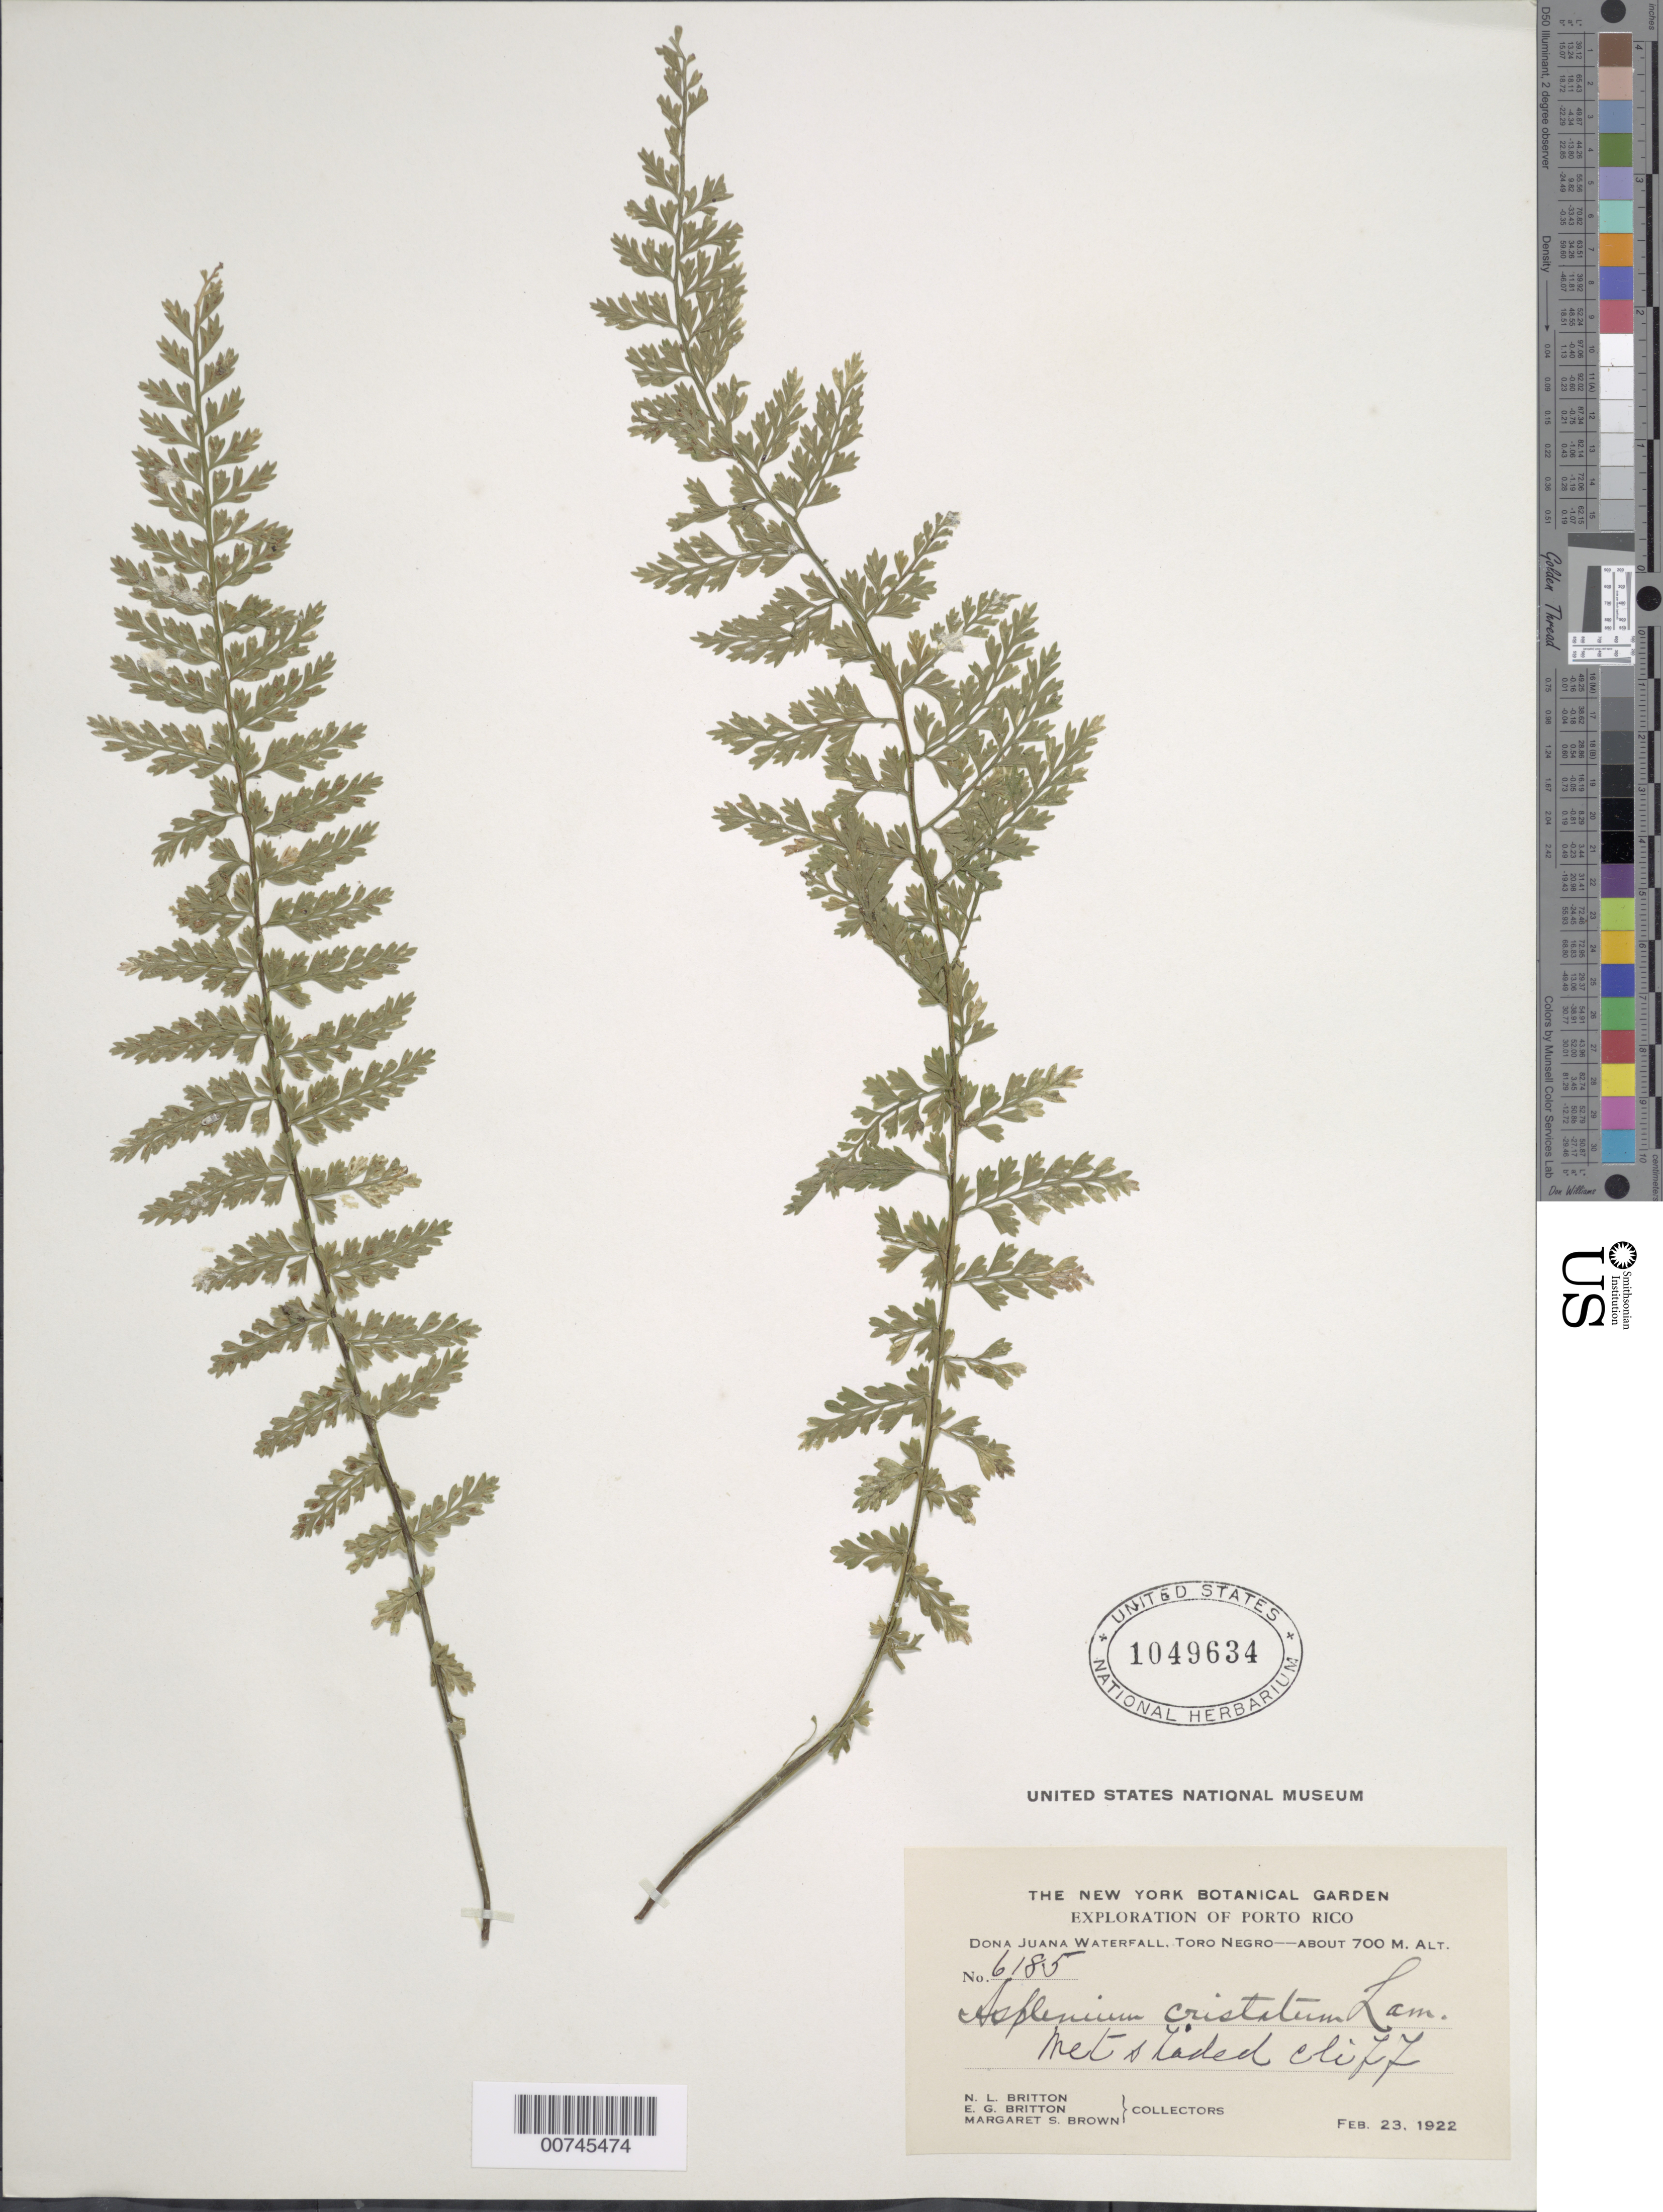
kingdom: Plantae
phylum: Tracheophyta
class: Polypodiopsida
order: Polypodiales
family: Aspleniaceae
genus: Asplenium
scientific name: Asplenium cristatum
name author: Lam.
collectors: N. Britton, E. G. Britton & M. S. Brown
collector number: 6185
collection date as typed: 23 Feb 1922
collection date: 1922-02-23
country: Puerto Rico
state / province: Villalba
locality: Doña Juana Waterfall. Toro Negro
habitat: Wet shaded cliff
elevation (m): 700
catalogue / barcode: US 1049634